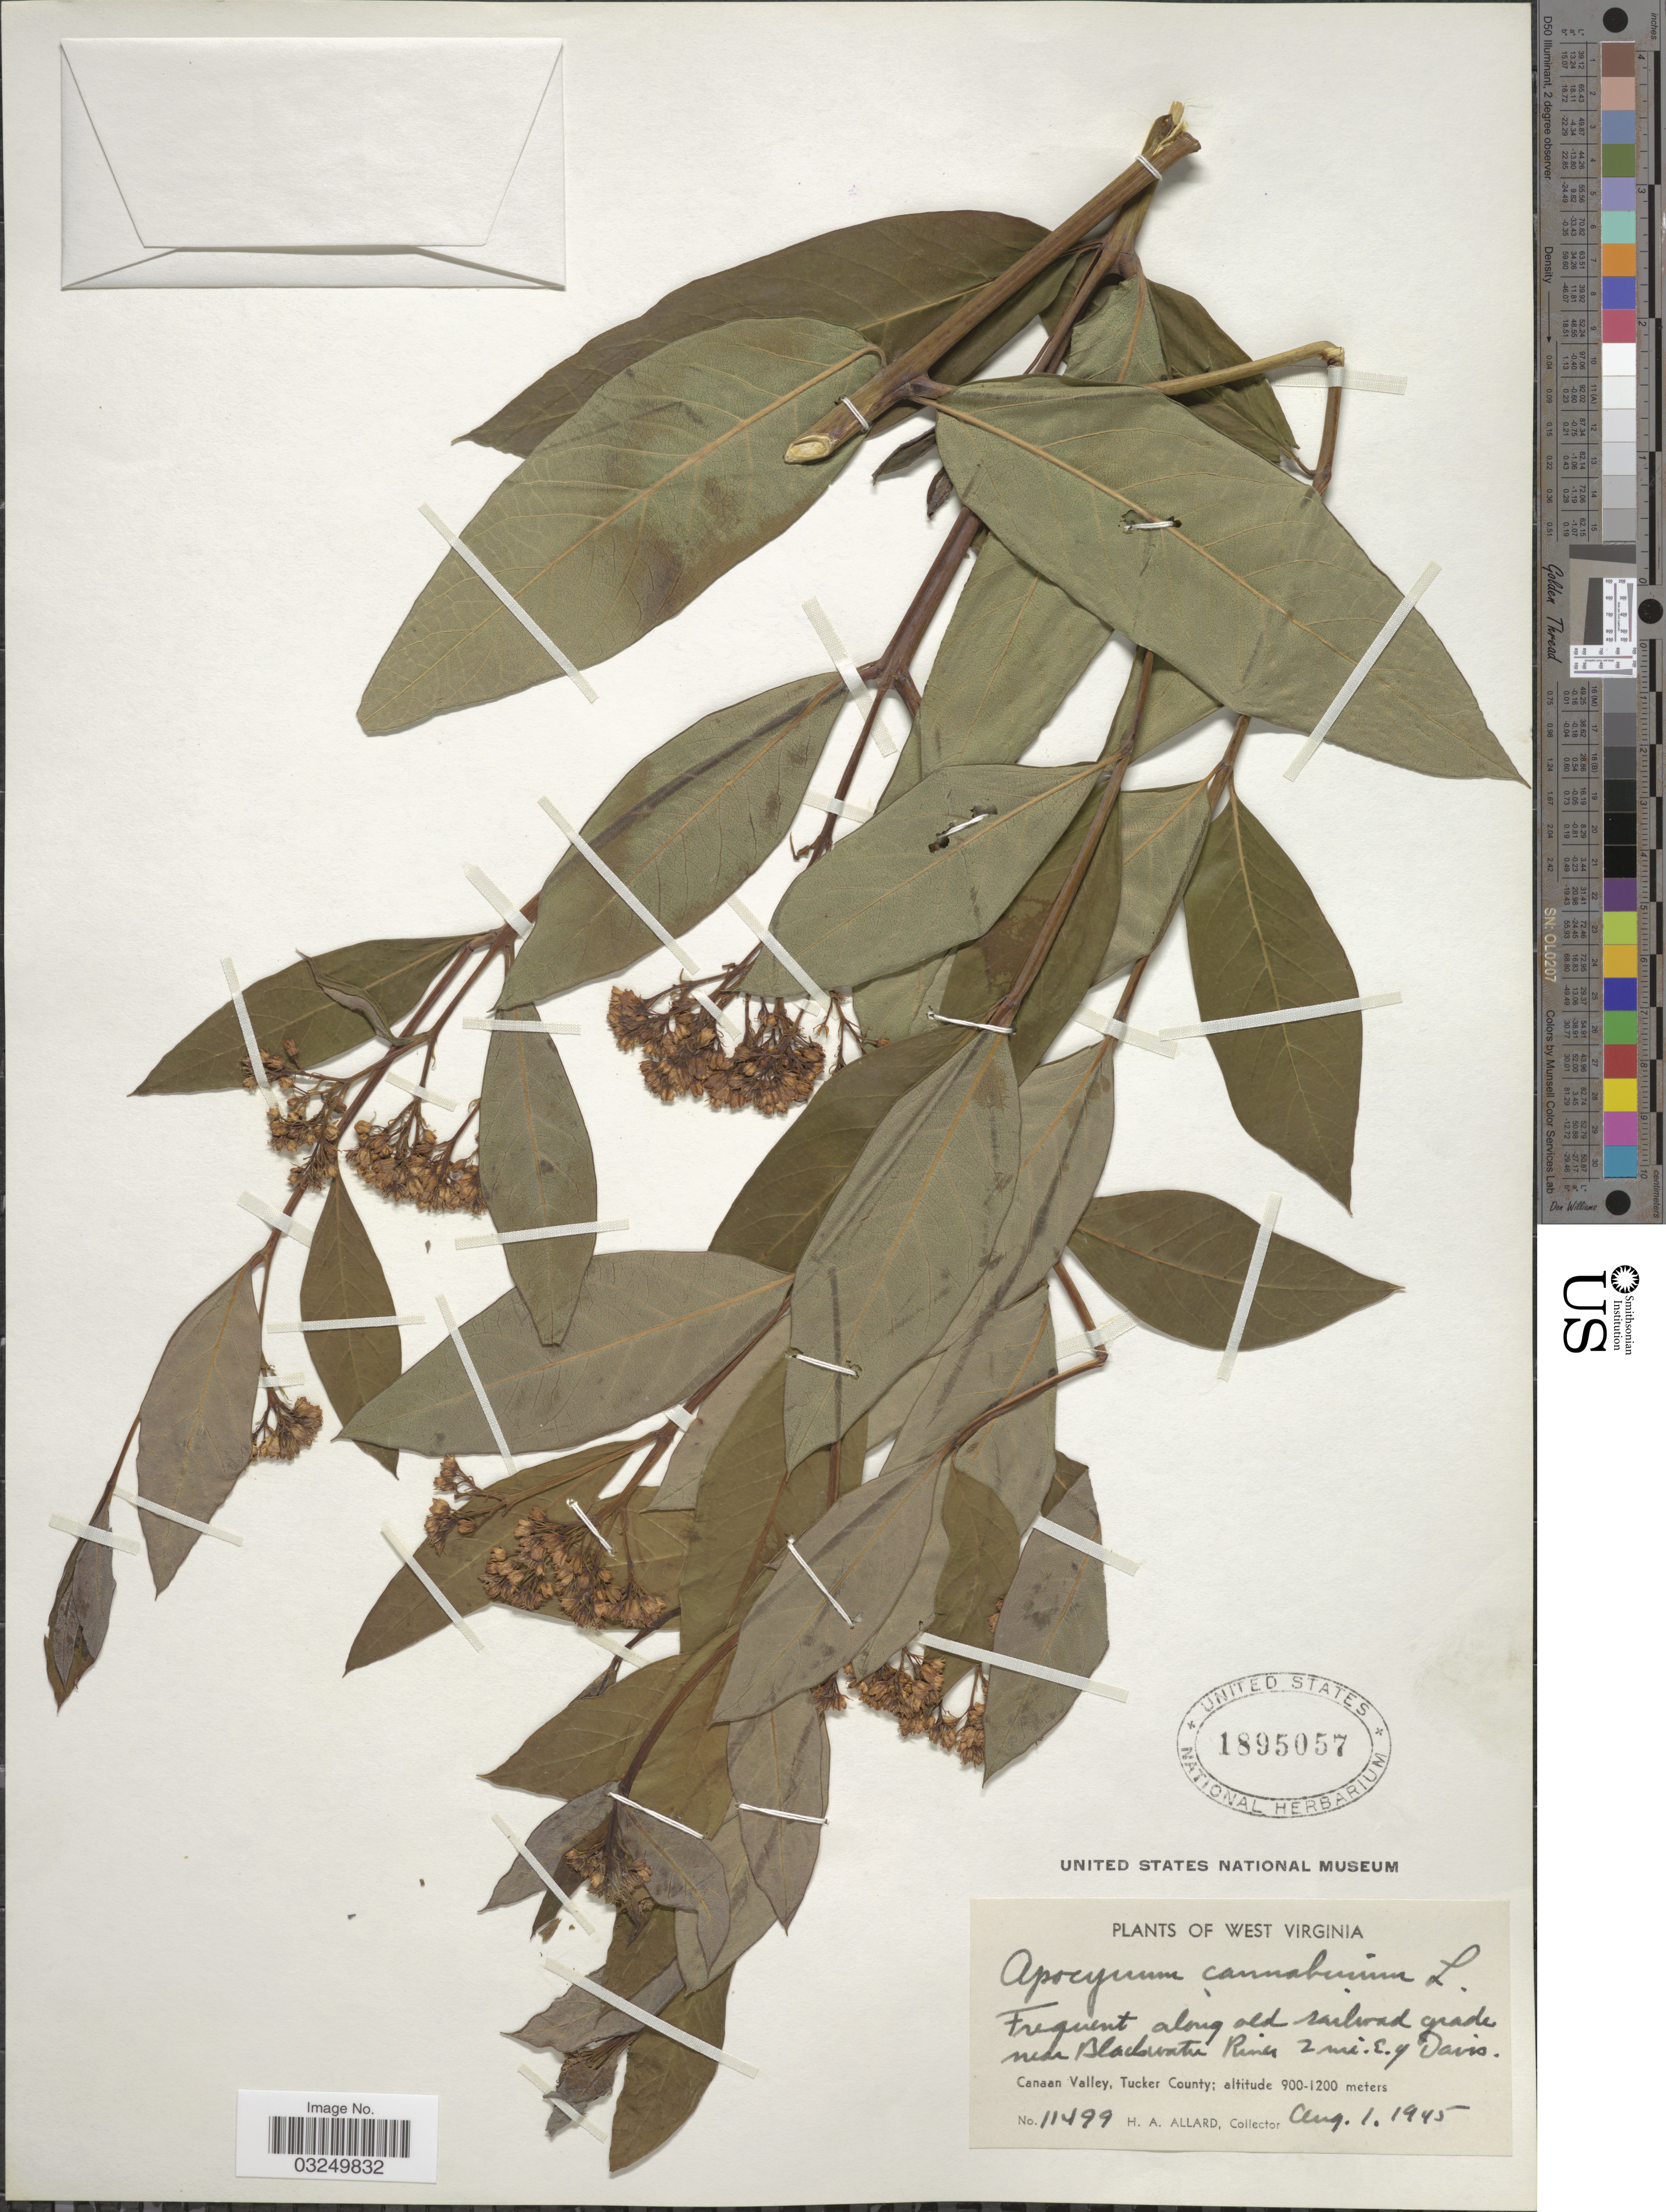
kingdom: Plantae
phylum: Tracheophyta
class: Magnoliopsida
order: Gentianales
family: Apocynaceae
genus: Apocynum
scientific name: Apocynum cannabinum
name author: L.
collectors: H. A. Allard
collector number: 11499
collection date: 1945-08-01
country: United States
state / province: West Virginia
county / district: Tucker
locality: Along old railroad grade near Blackwater River 2 mi. E. of Davis. Canaan Valley, Tucker County.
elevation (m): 900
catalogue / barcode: US 1895057